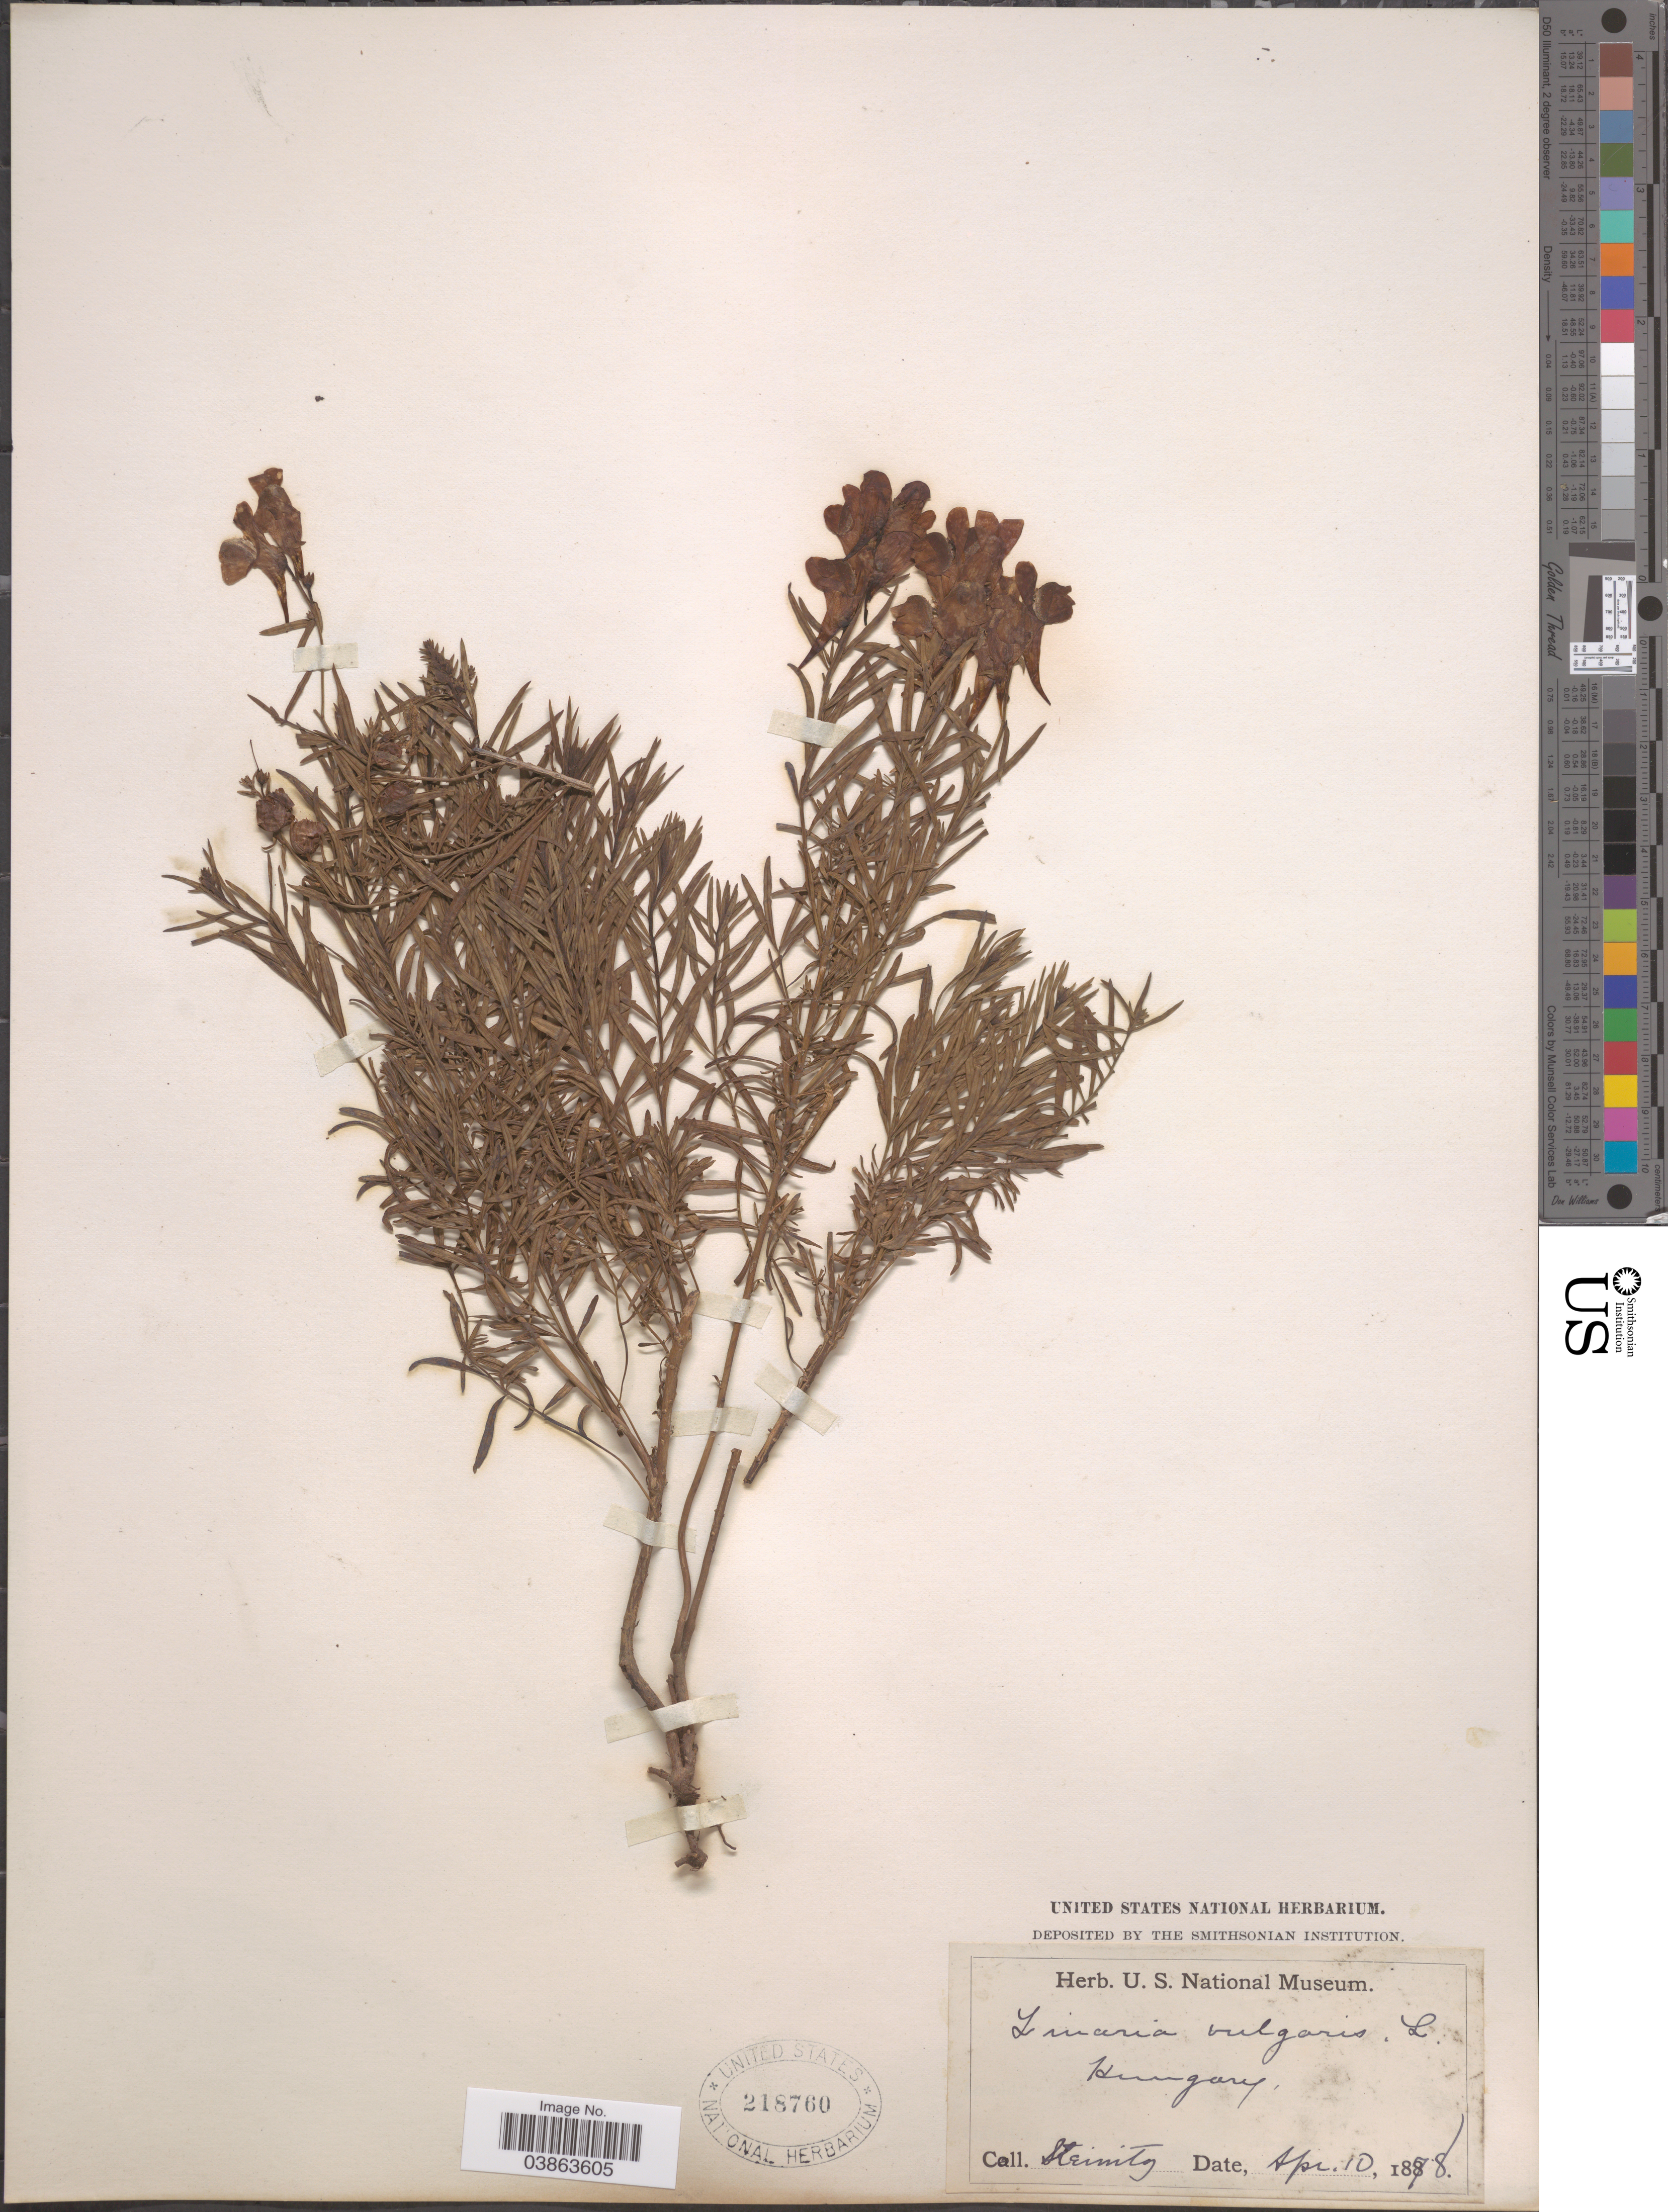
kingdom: Plantae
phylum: Tracheophyta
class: Magnoliopsida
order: Lamiales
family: Plantaginaceae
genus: Linaria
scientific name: Linaria vulgaris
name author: Mill.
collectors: -. Steinitz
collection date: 1878-04-10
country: Hungary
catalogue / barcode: US 218760